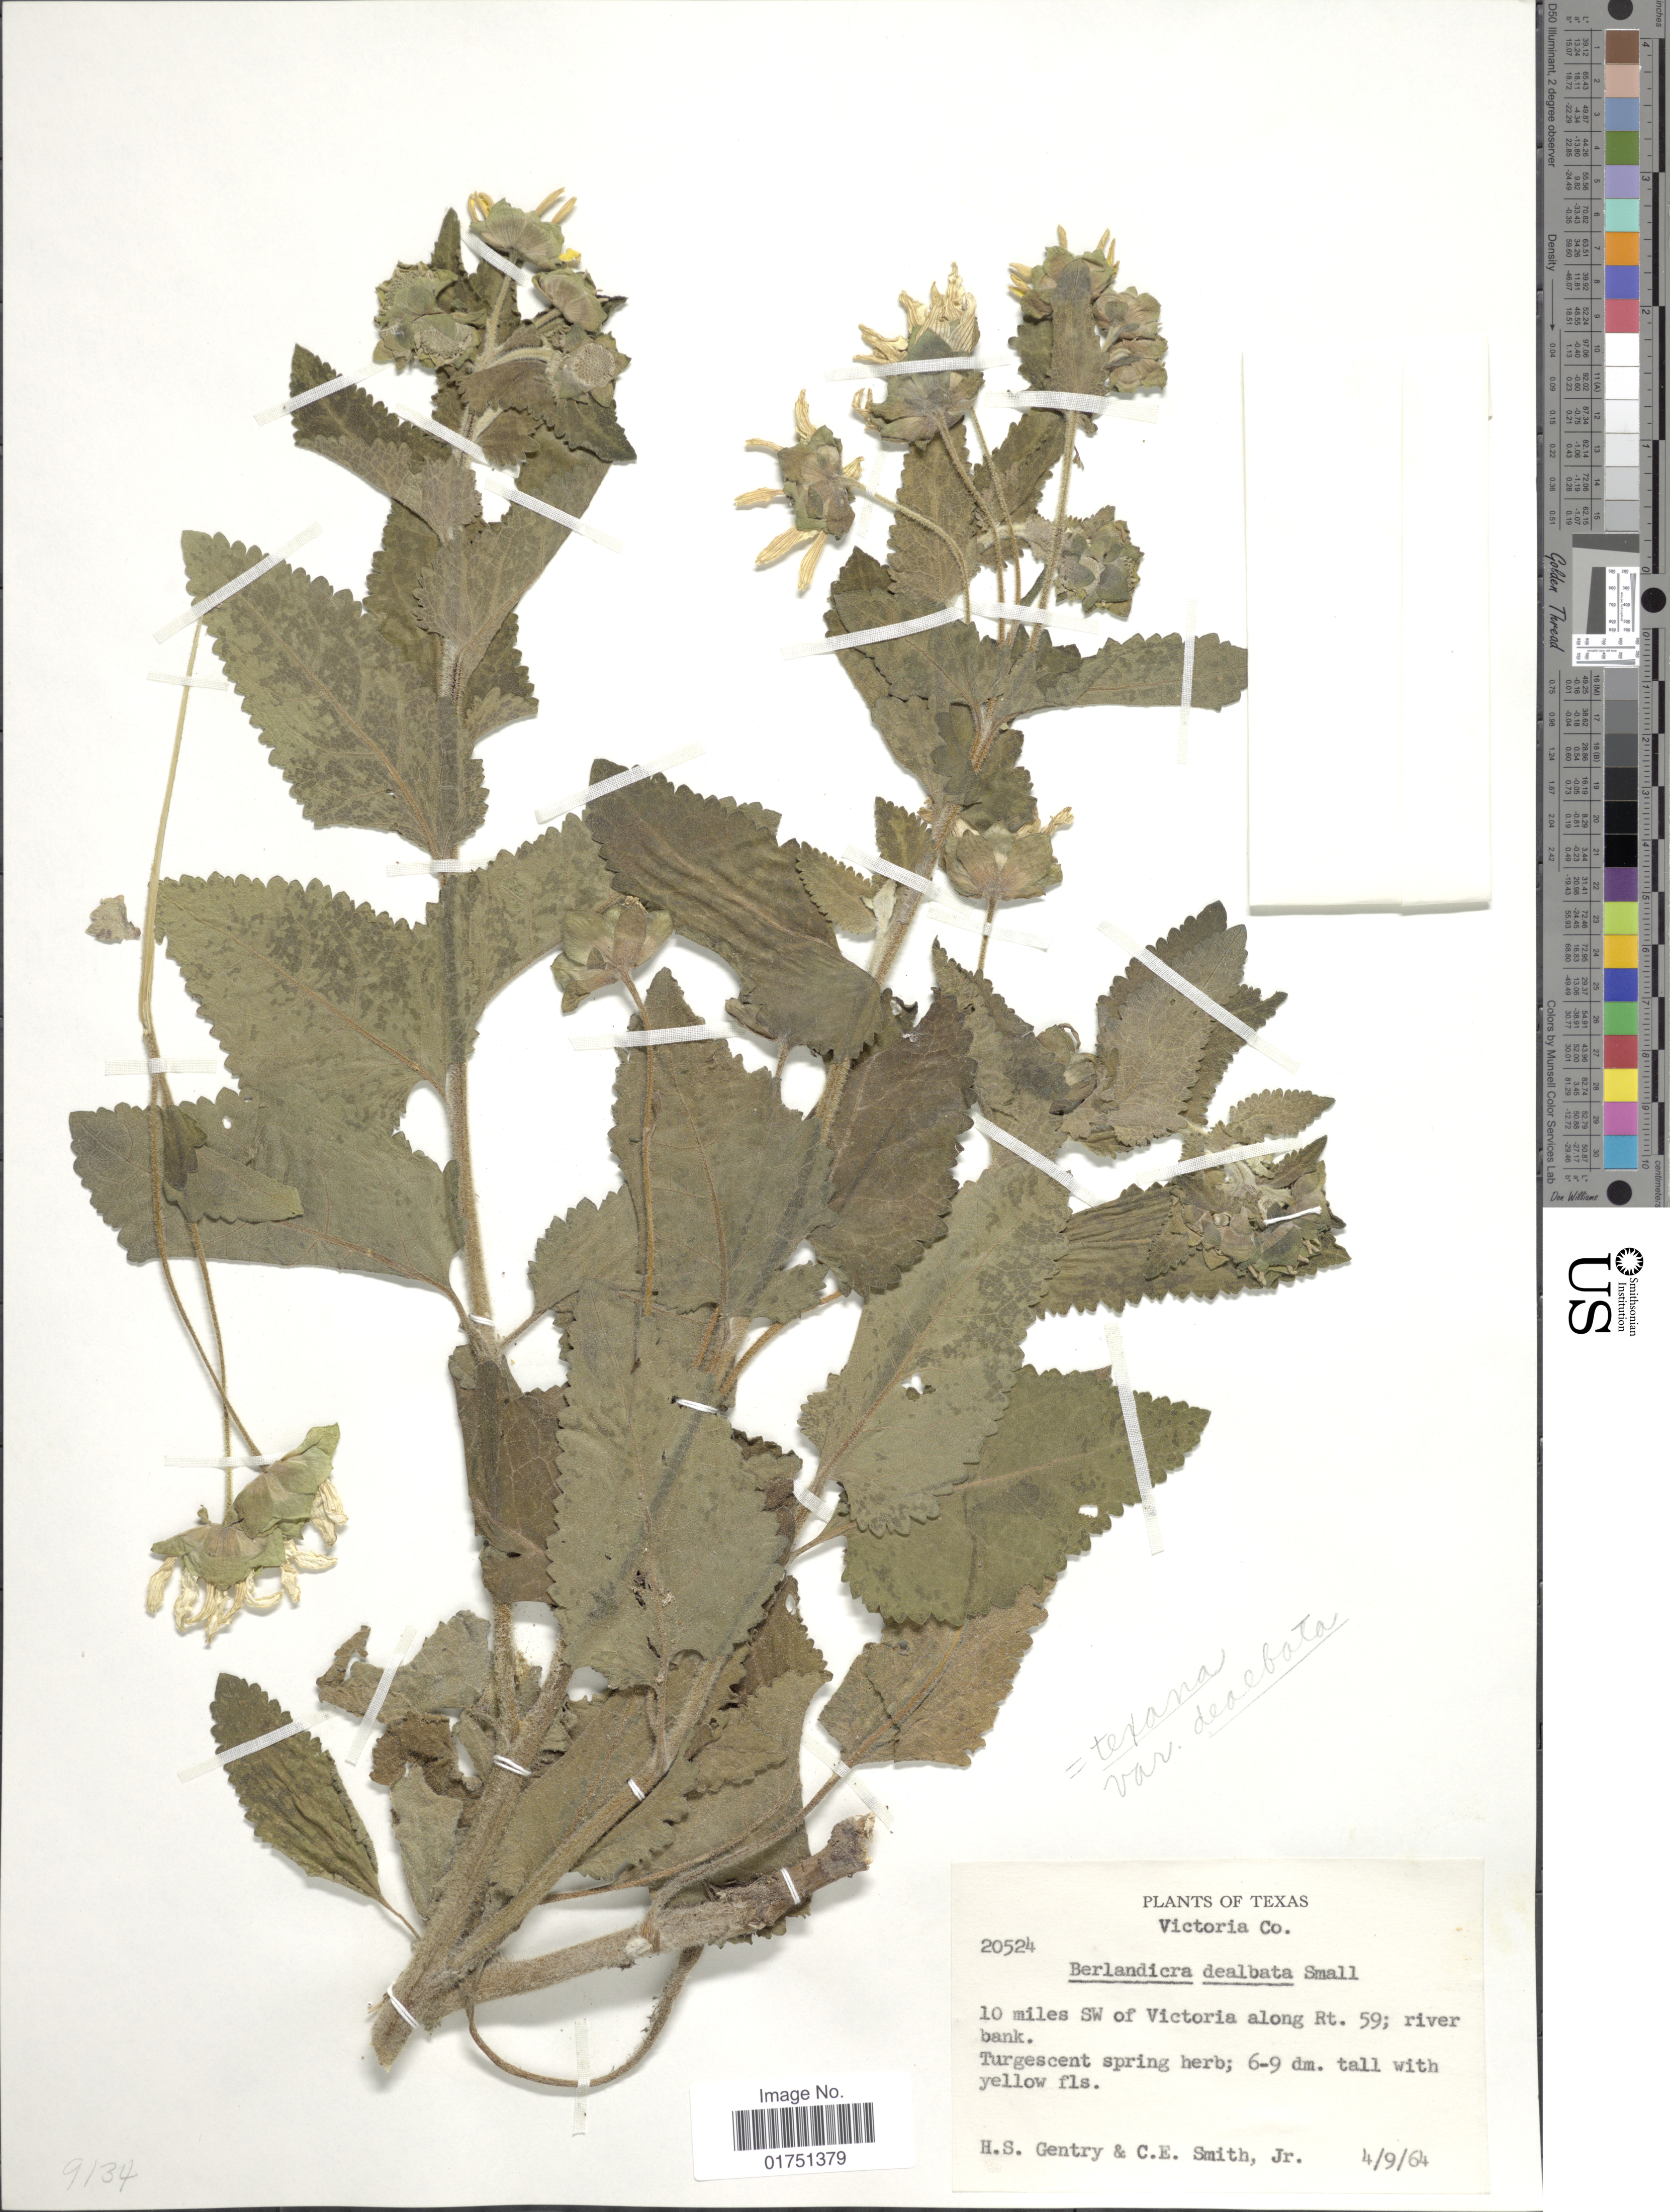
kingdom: Plantae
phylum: Tracheophyta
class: Magnoliopsida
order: Asterales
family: Asteraceae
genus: Berlandiera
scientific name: Berlandiera texana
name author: DC.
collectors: H. S. Gentry & C. E. Smith Jr.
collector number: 20524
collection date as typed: Transcribed d/m/y: 9/4/64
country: United States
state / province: Texas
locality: Victoria Co. 10 miles SW of Victoria along Rt. 59; river bank